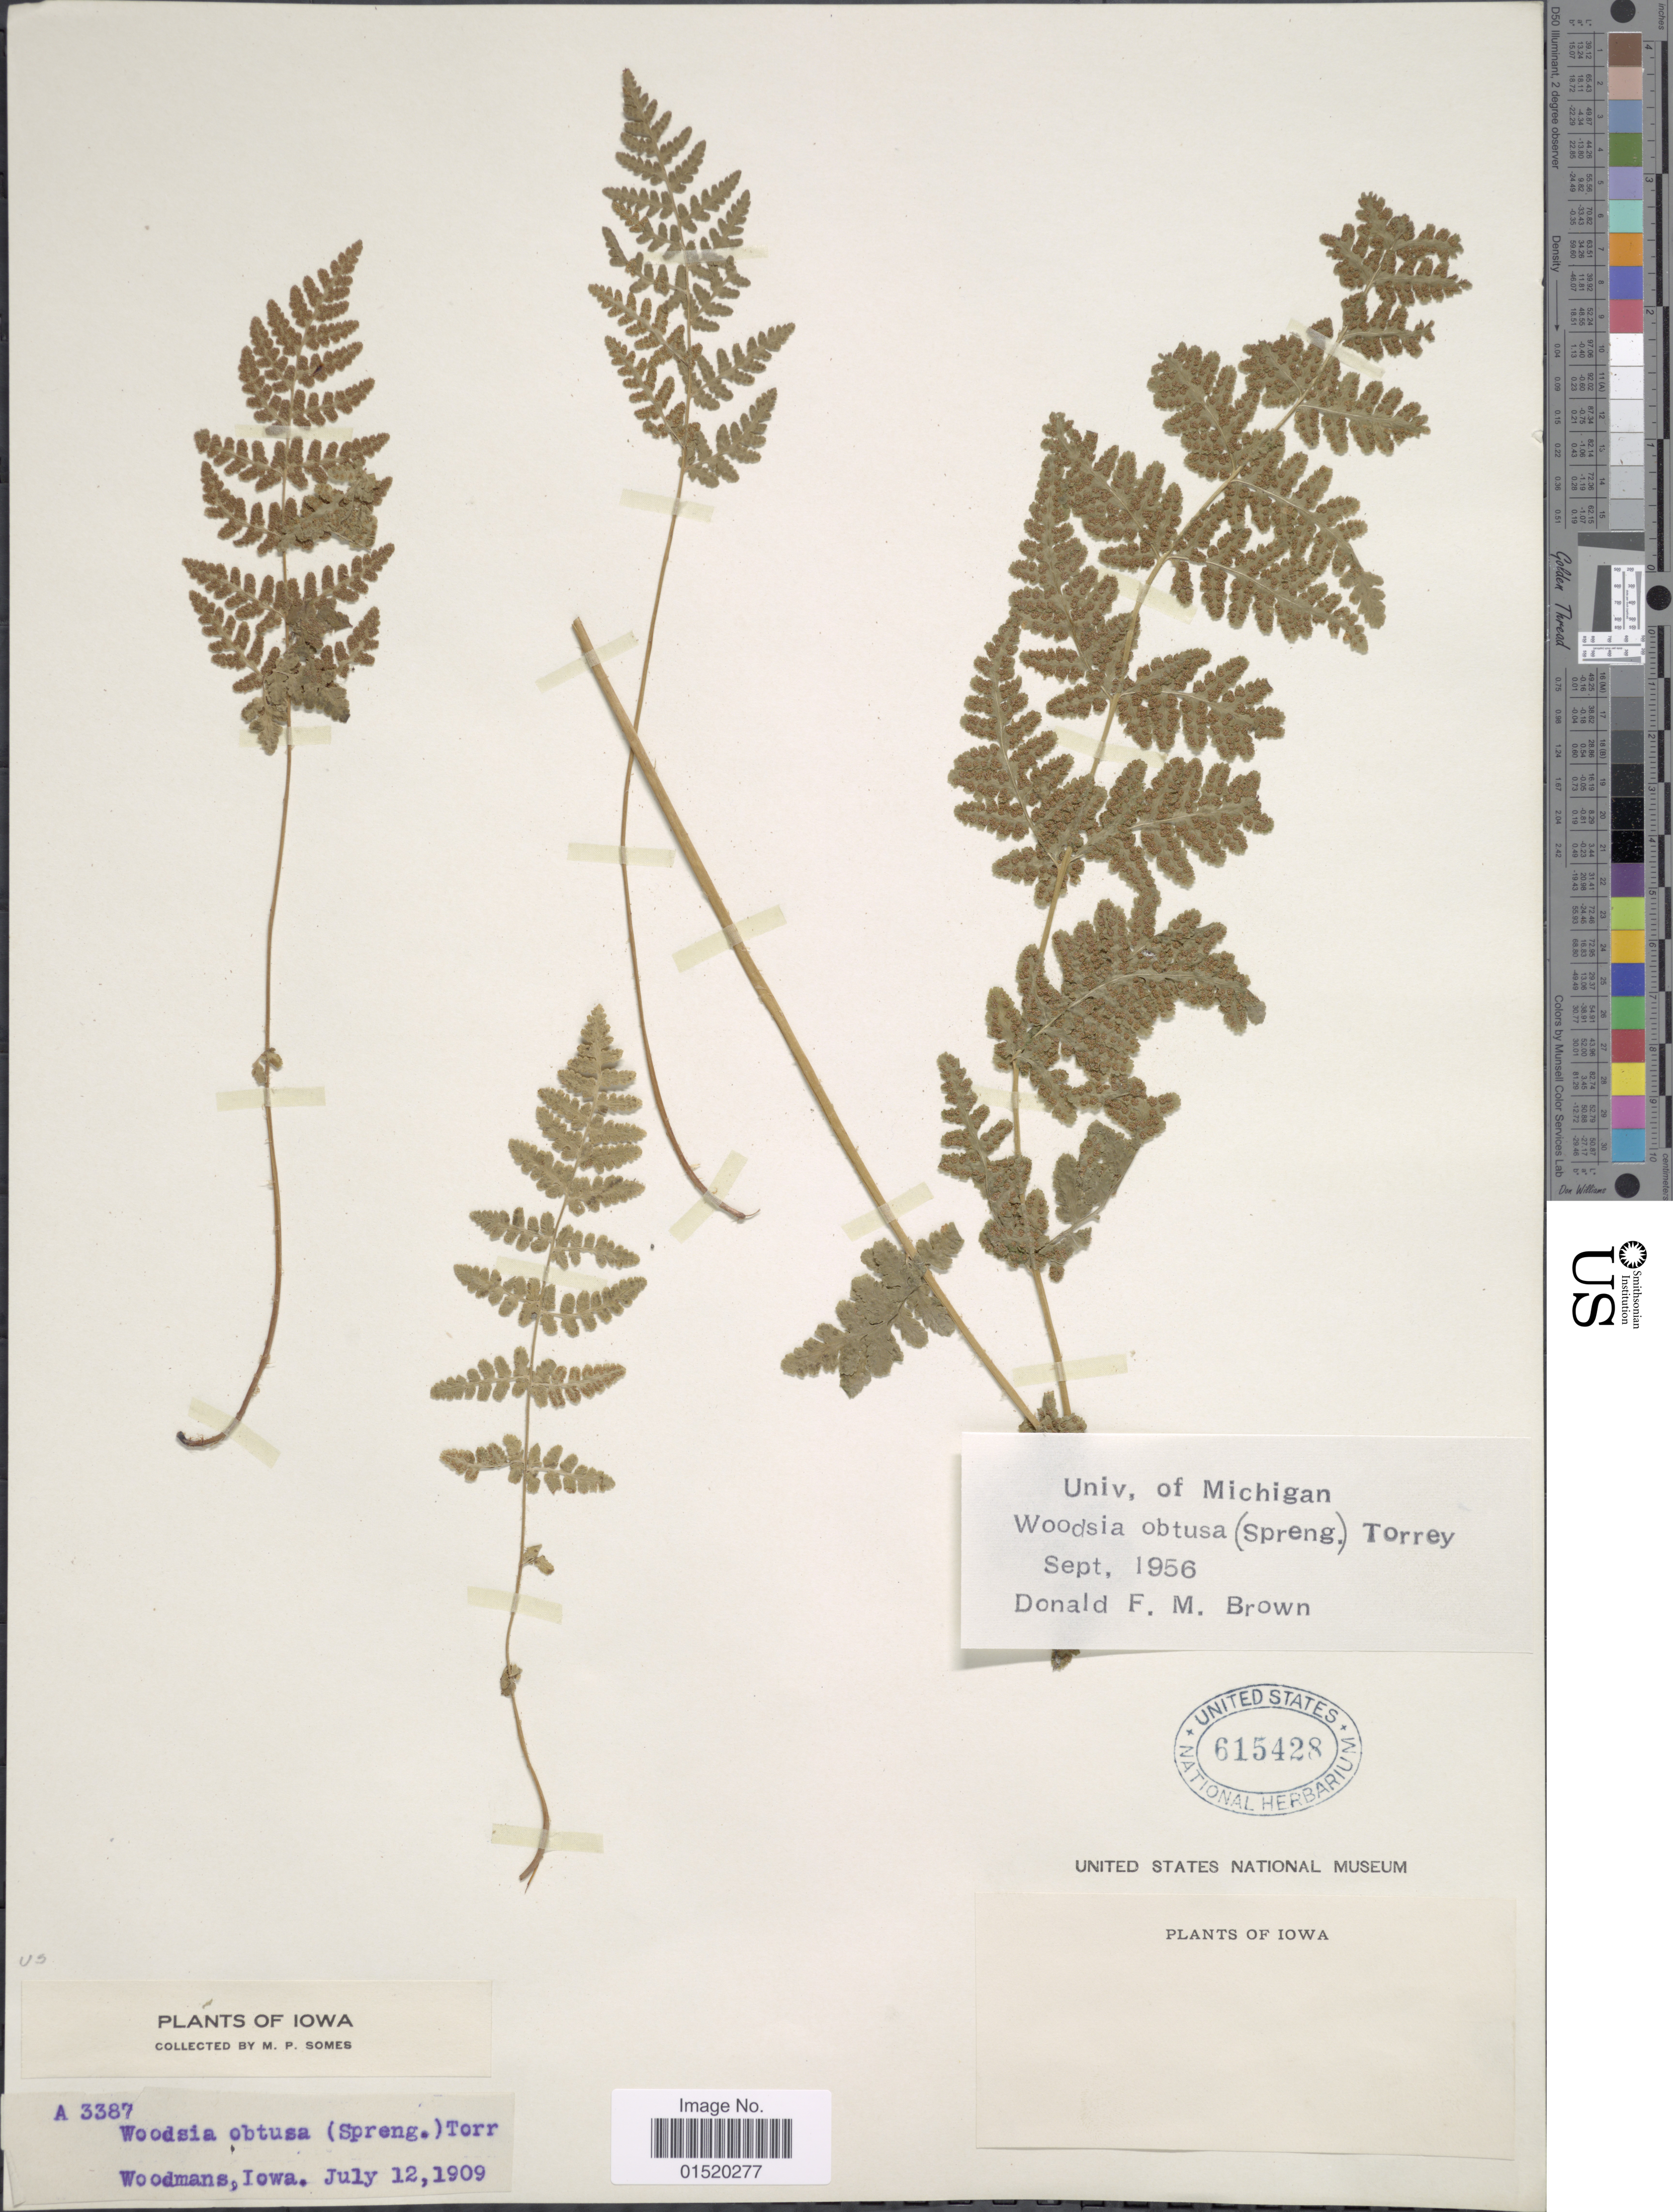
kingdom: Plantae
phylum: Tracheophyta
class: Polypodiopsida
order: Polypodiales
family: Woodsiaceae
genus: Woodsia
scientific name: Woodsia obtusa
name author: (Spreng.) Torr.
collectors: M. Somes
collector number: A 3387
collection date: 1909-07-12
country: United States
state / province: Iowa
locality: Woodmans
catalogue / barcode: US 615428